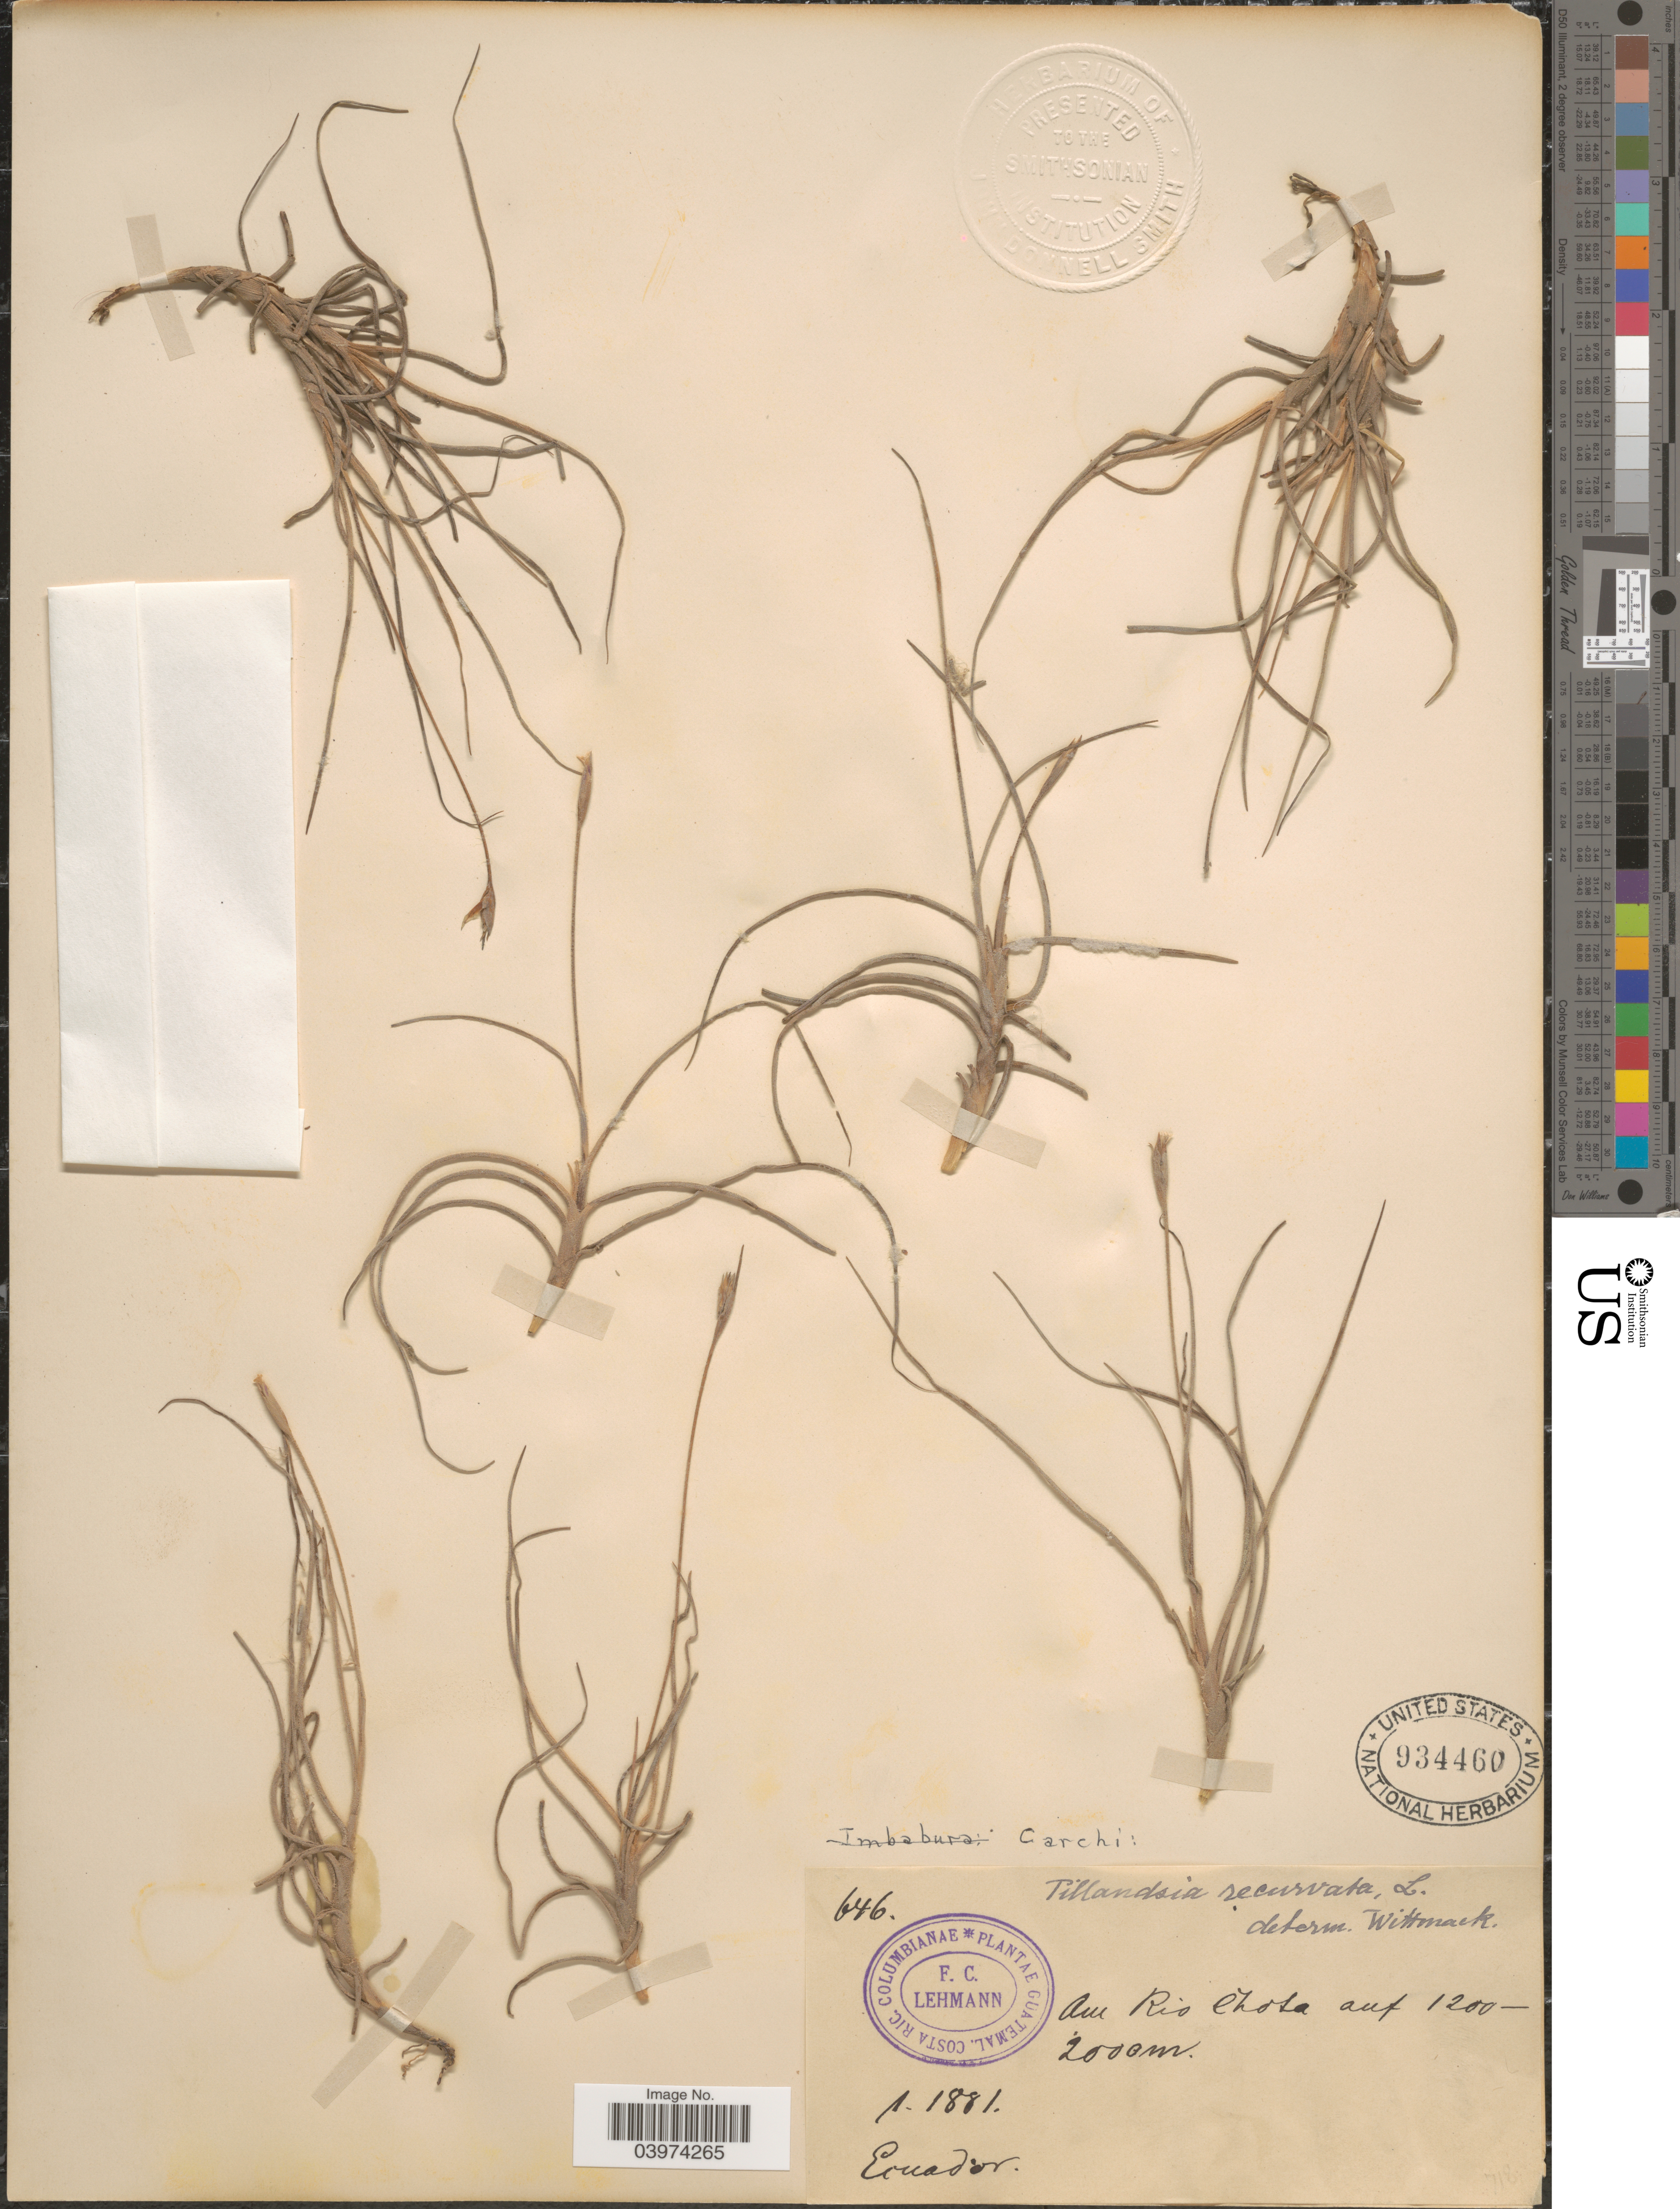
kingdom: Plantae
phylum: Tracheophyta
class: Liliopsida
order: Poales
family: Bromeliaceae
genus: Tillandsia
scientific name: Tillandsia recurvata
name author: L.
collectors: F. C. Lehmann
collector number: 646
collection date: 1881-01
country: Ecuador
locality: Am Rio Chota.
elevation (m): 1200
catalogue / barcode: US 934460